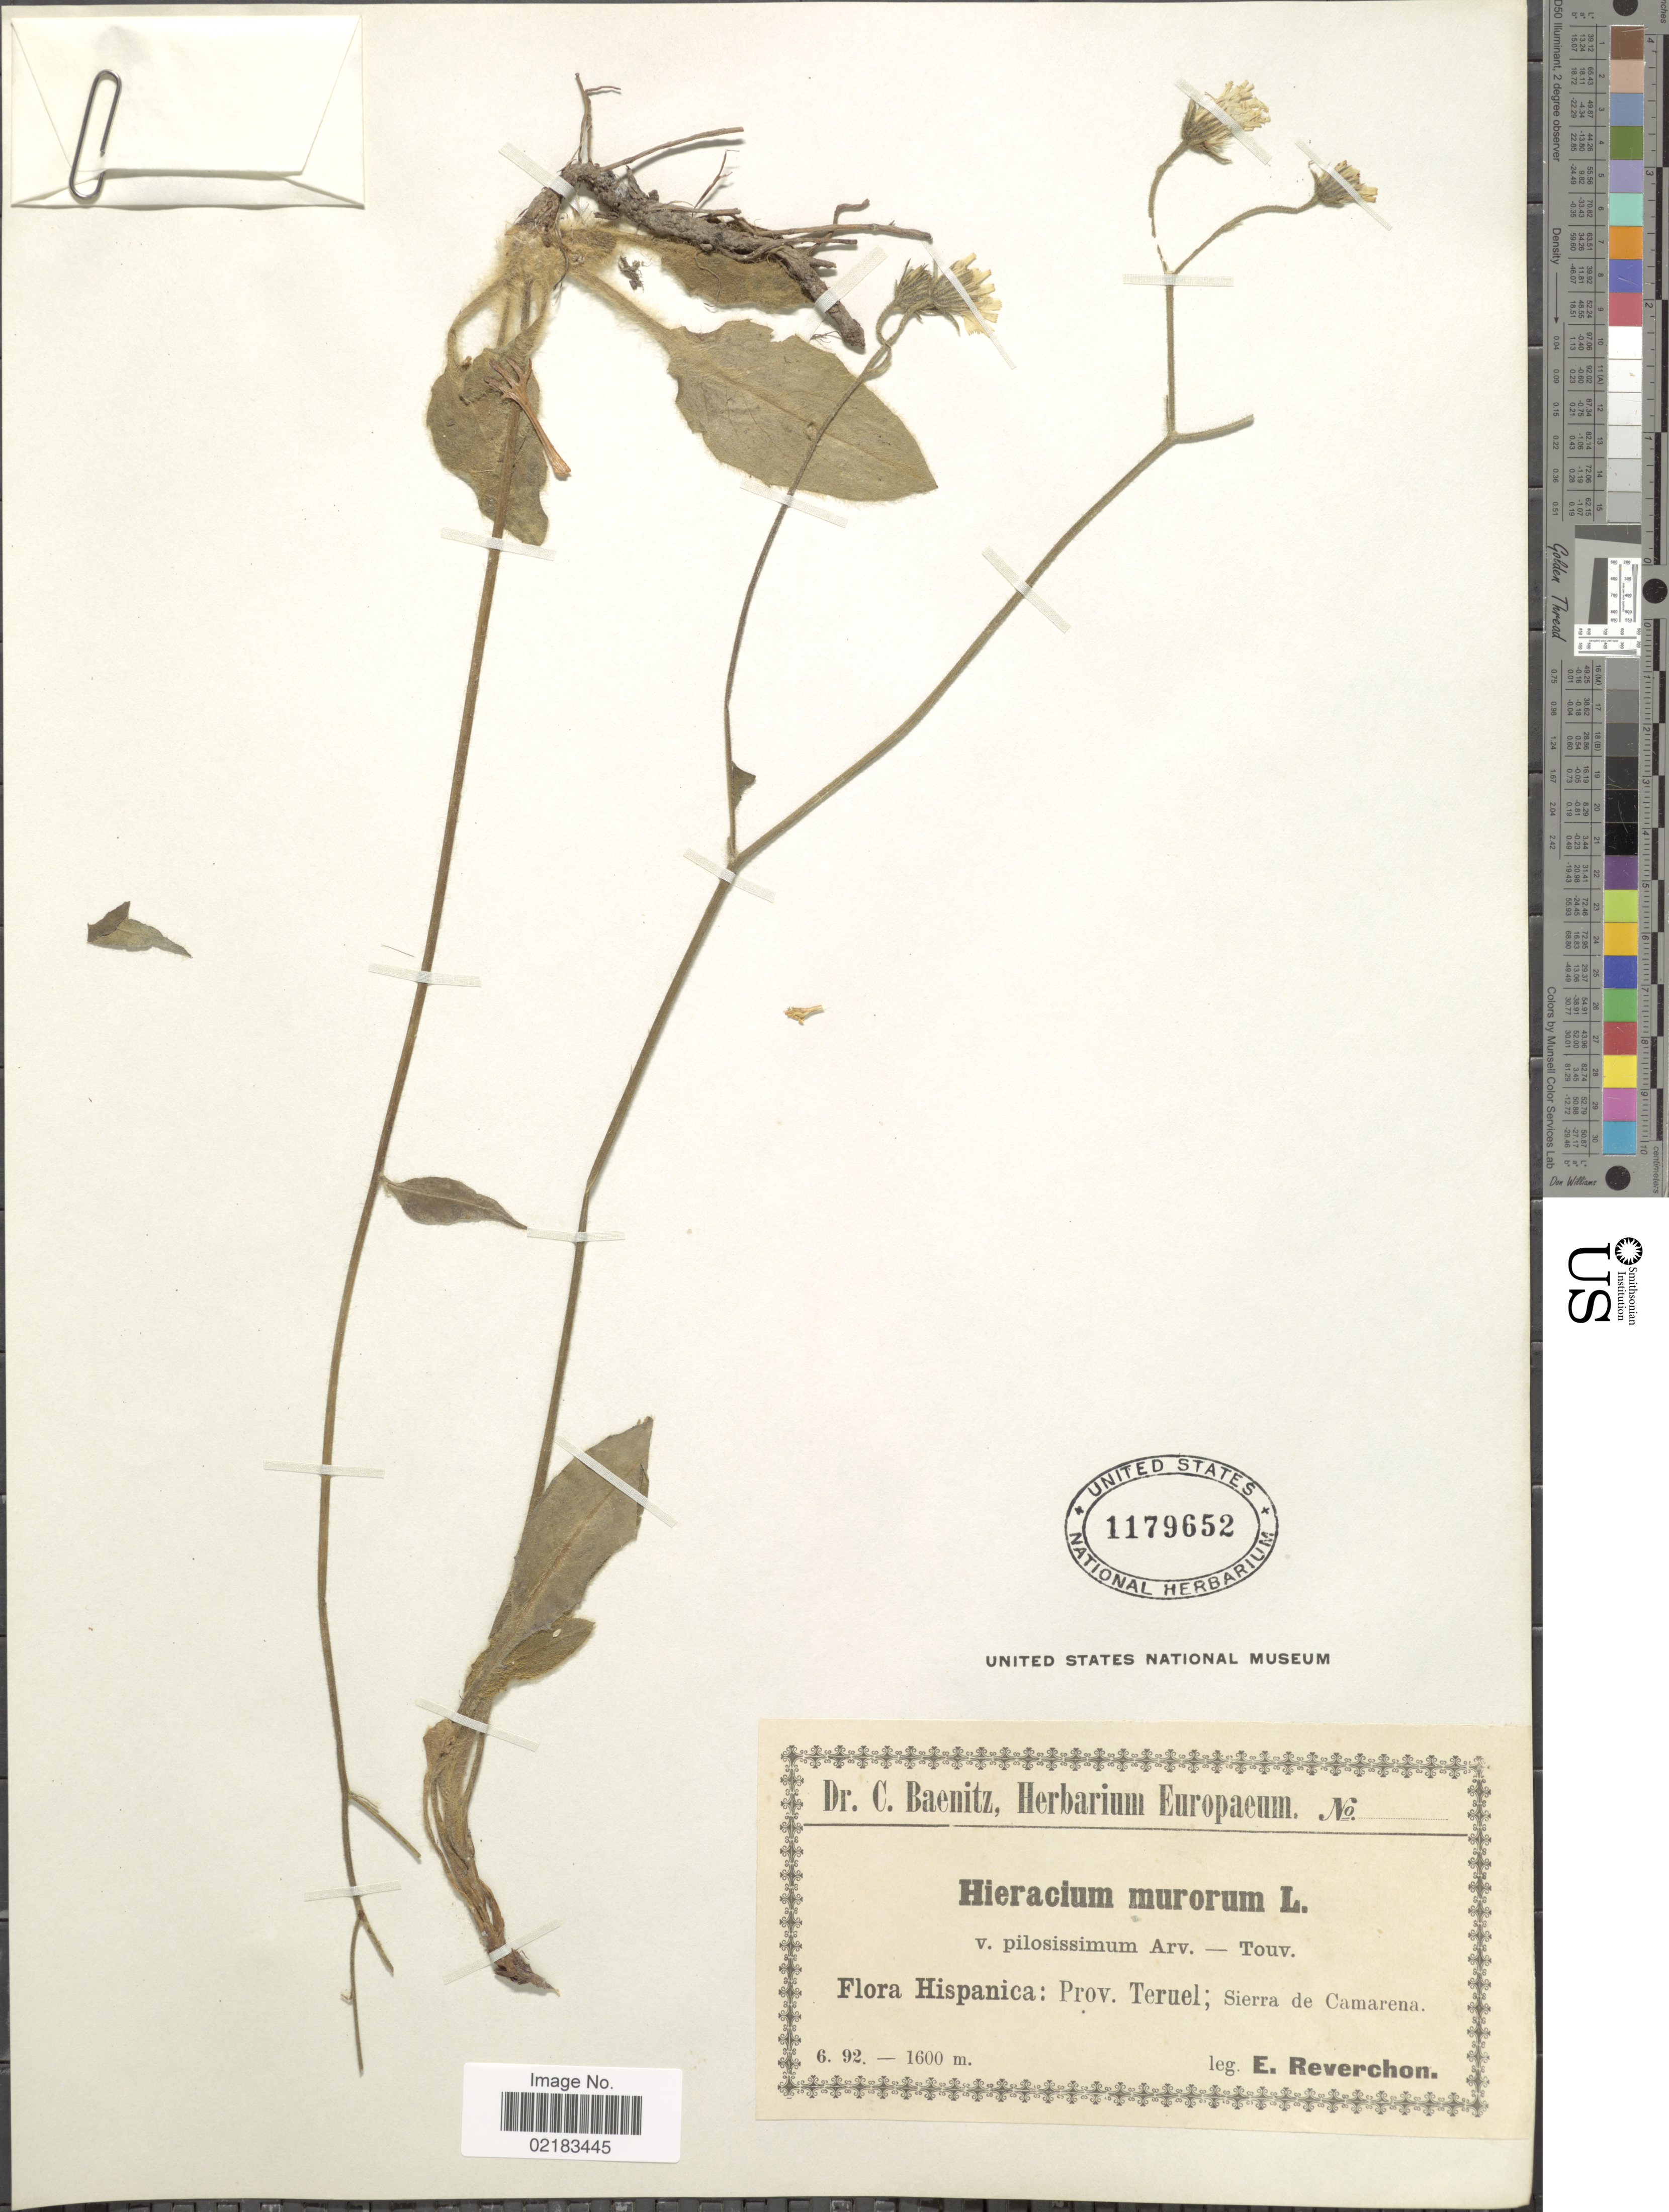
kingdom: Plantae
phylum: Tracheophyta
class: Magnoliopsida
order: Asterales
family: Asteraceae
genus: Hieracium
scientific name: Hieracium murorum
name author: L.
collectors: E. Reverchon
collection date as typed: Transcribed d/m/y: /6/92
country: Spain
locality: Hispanica: Prov. Teruel; Sierra de Camarena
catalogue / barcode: US 1179652